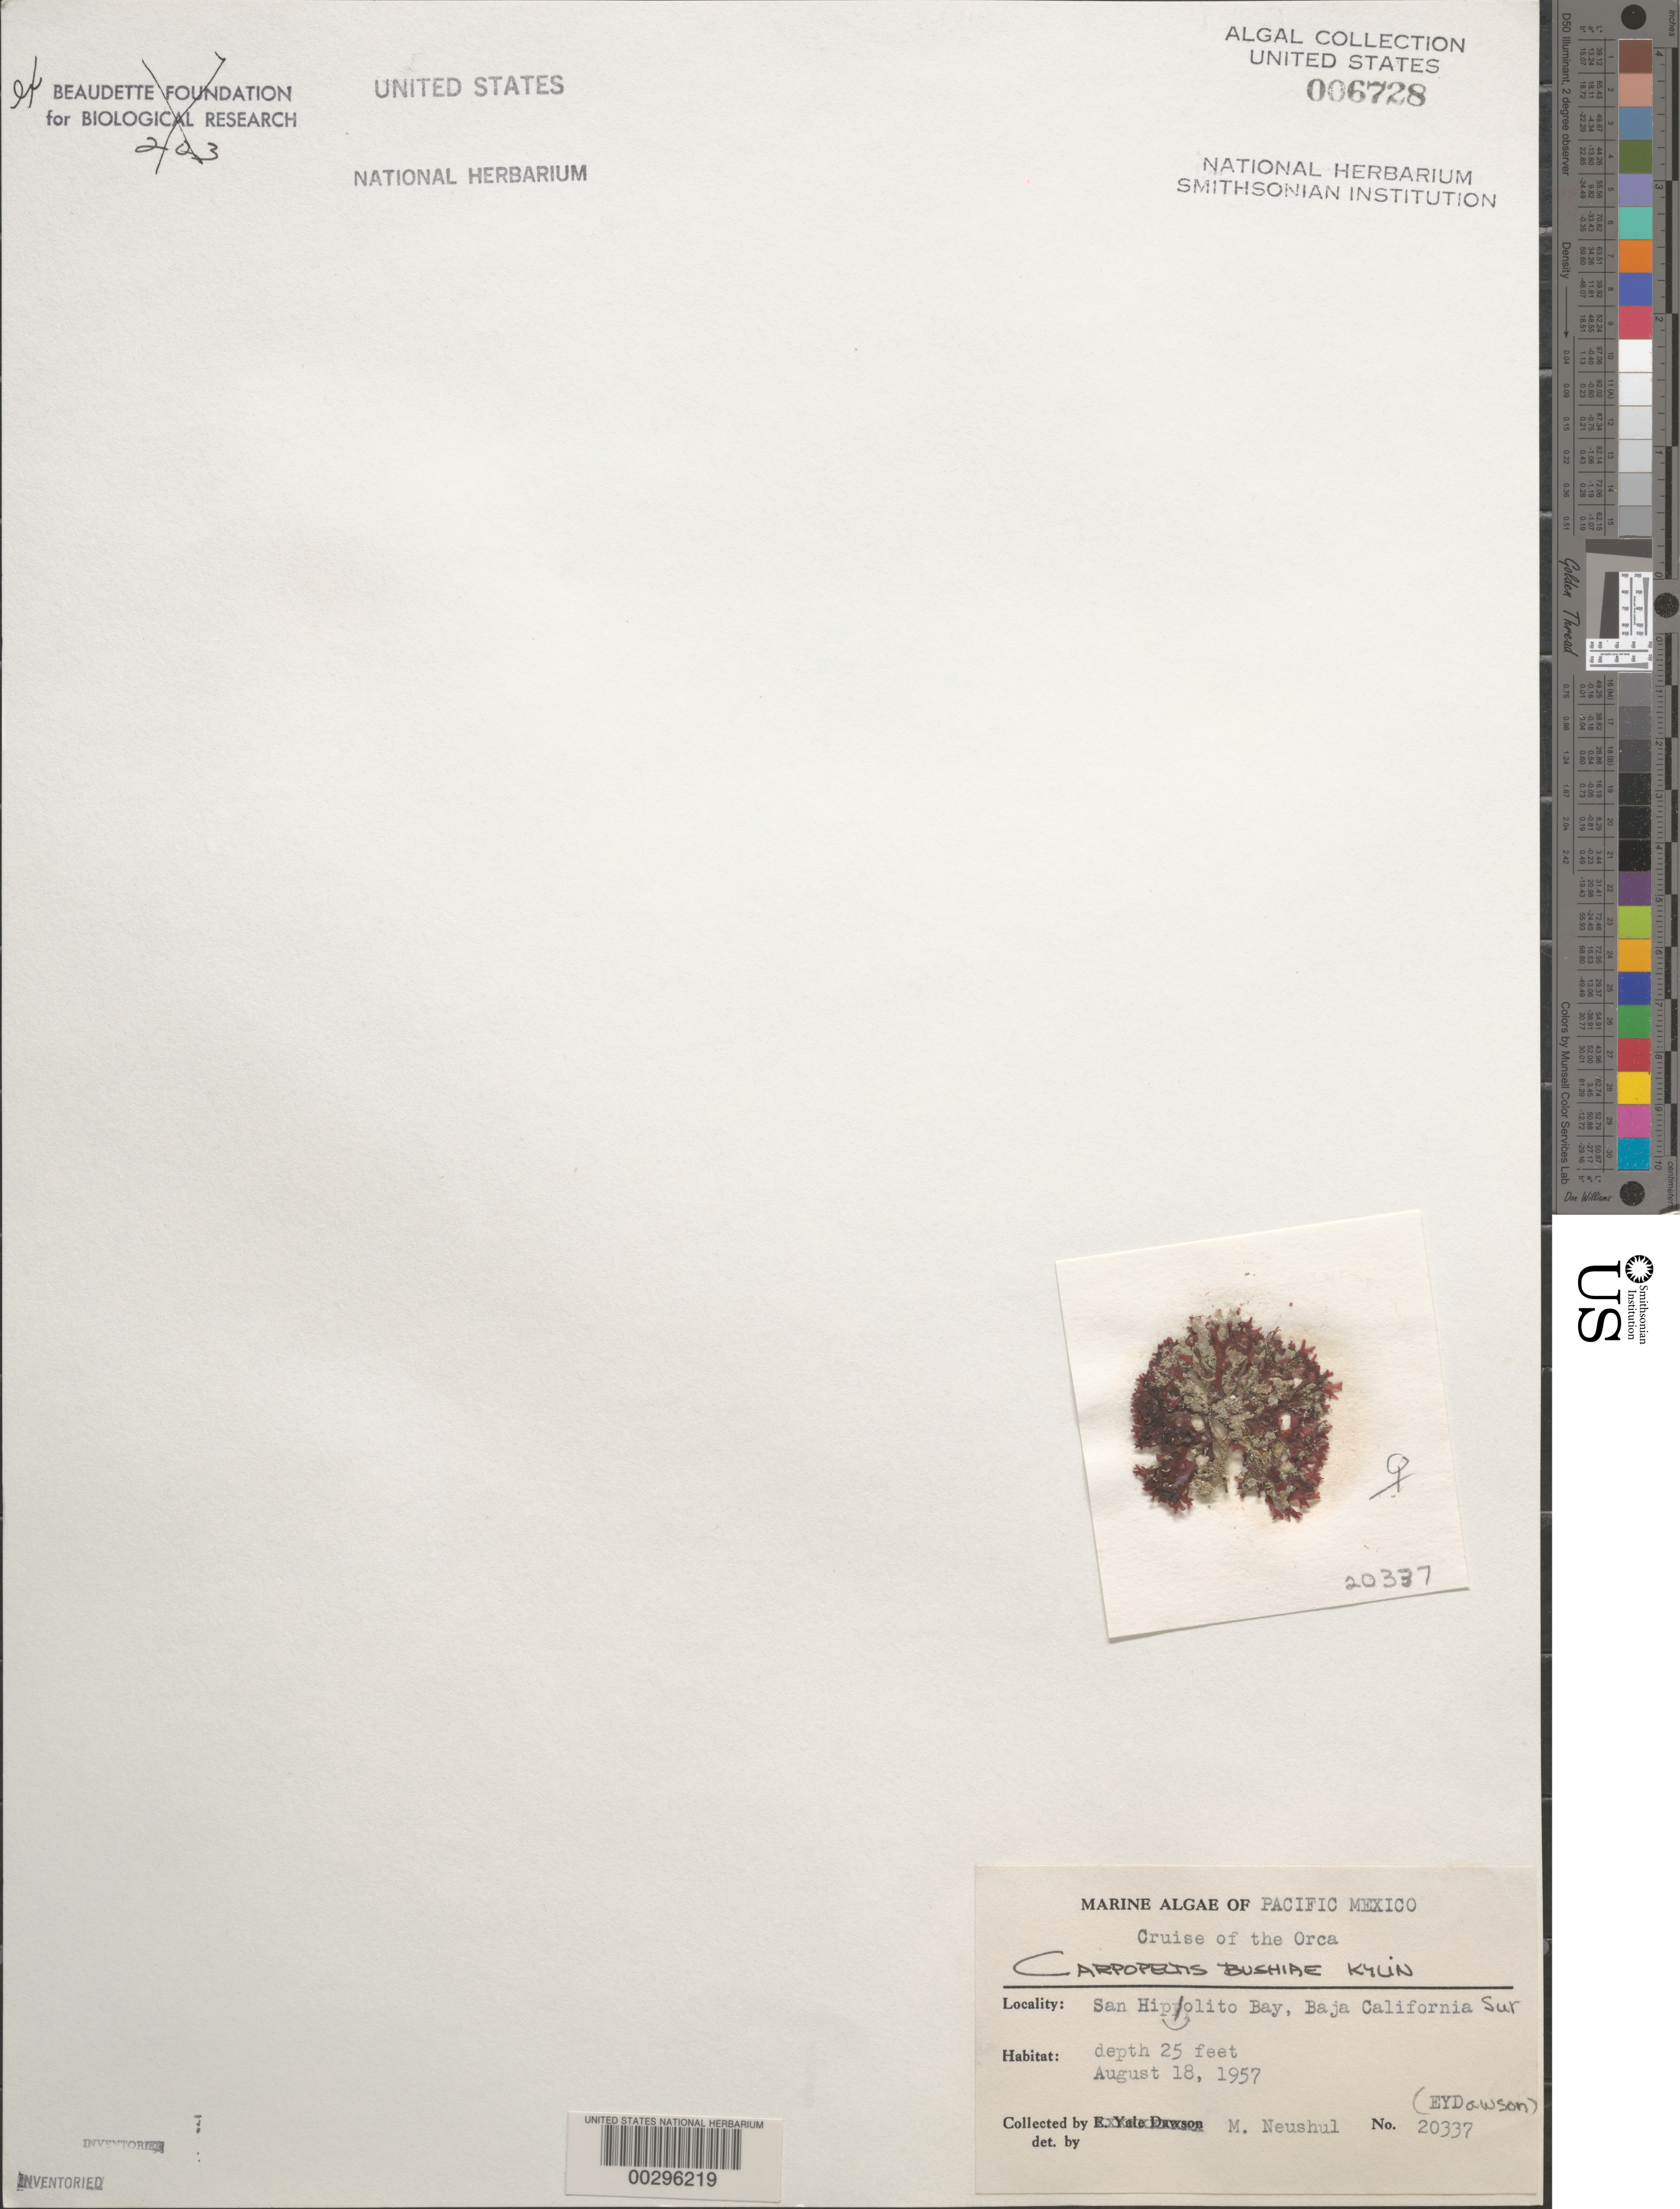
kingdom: Plantae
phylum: Rhodophyta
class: Florideophyceae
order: Halymeniales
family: Halymeniaceae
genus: Carpopeltis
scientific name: Carpopeltis bushiae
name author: (Farl.) Kylin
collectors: M. Neushul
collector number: EYD 20337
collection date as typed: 18 Aug 1957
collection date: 1957-08-18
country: Mexico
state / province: Baja California Sur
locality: Bahia San Hipolito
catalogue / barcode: US 6728